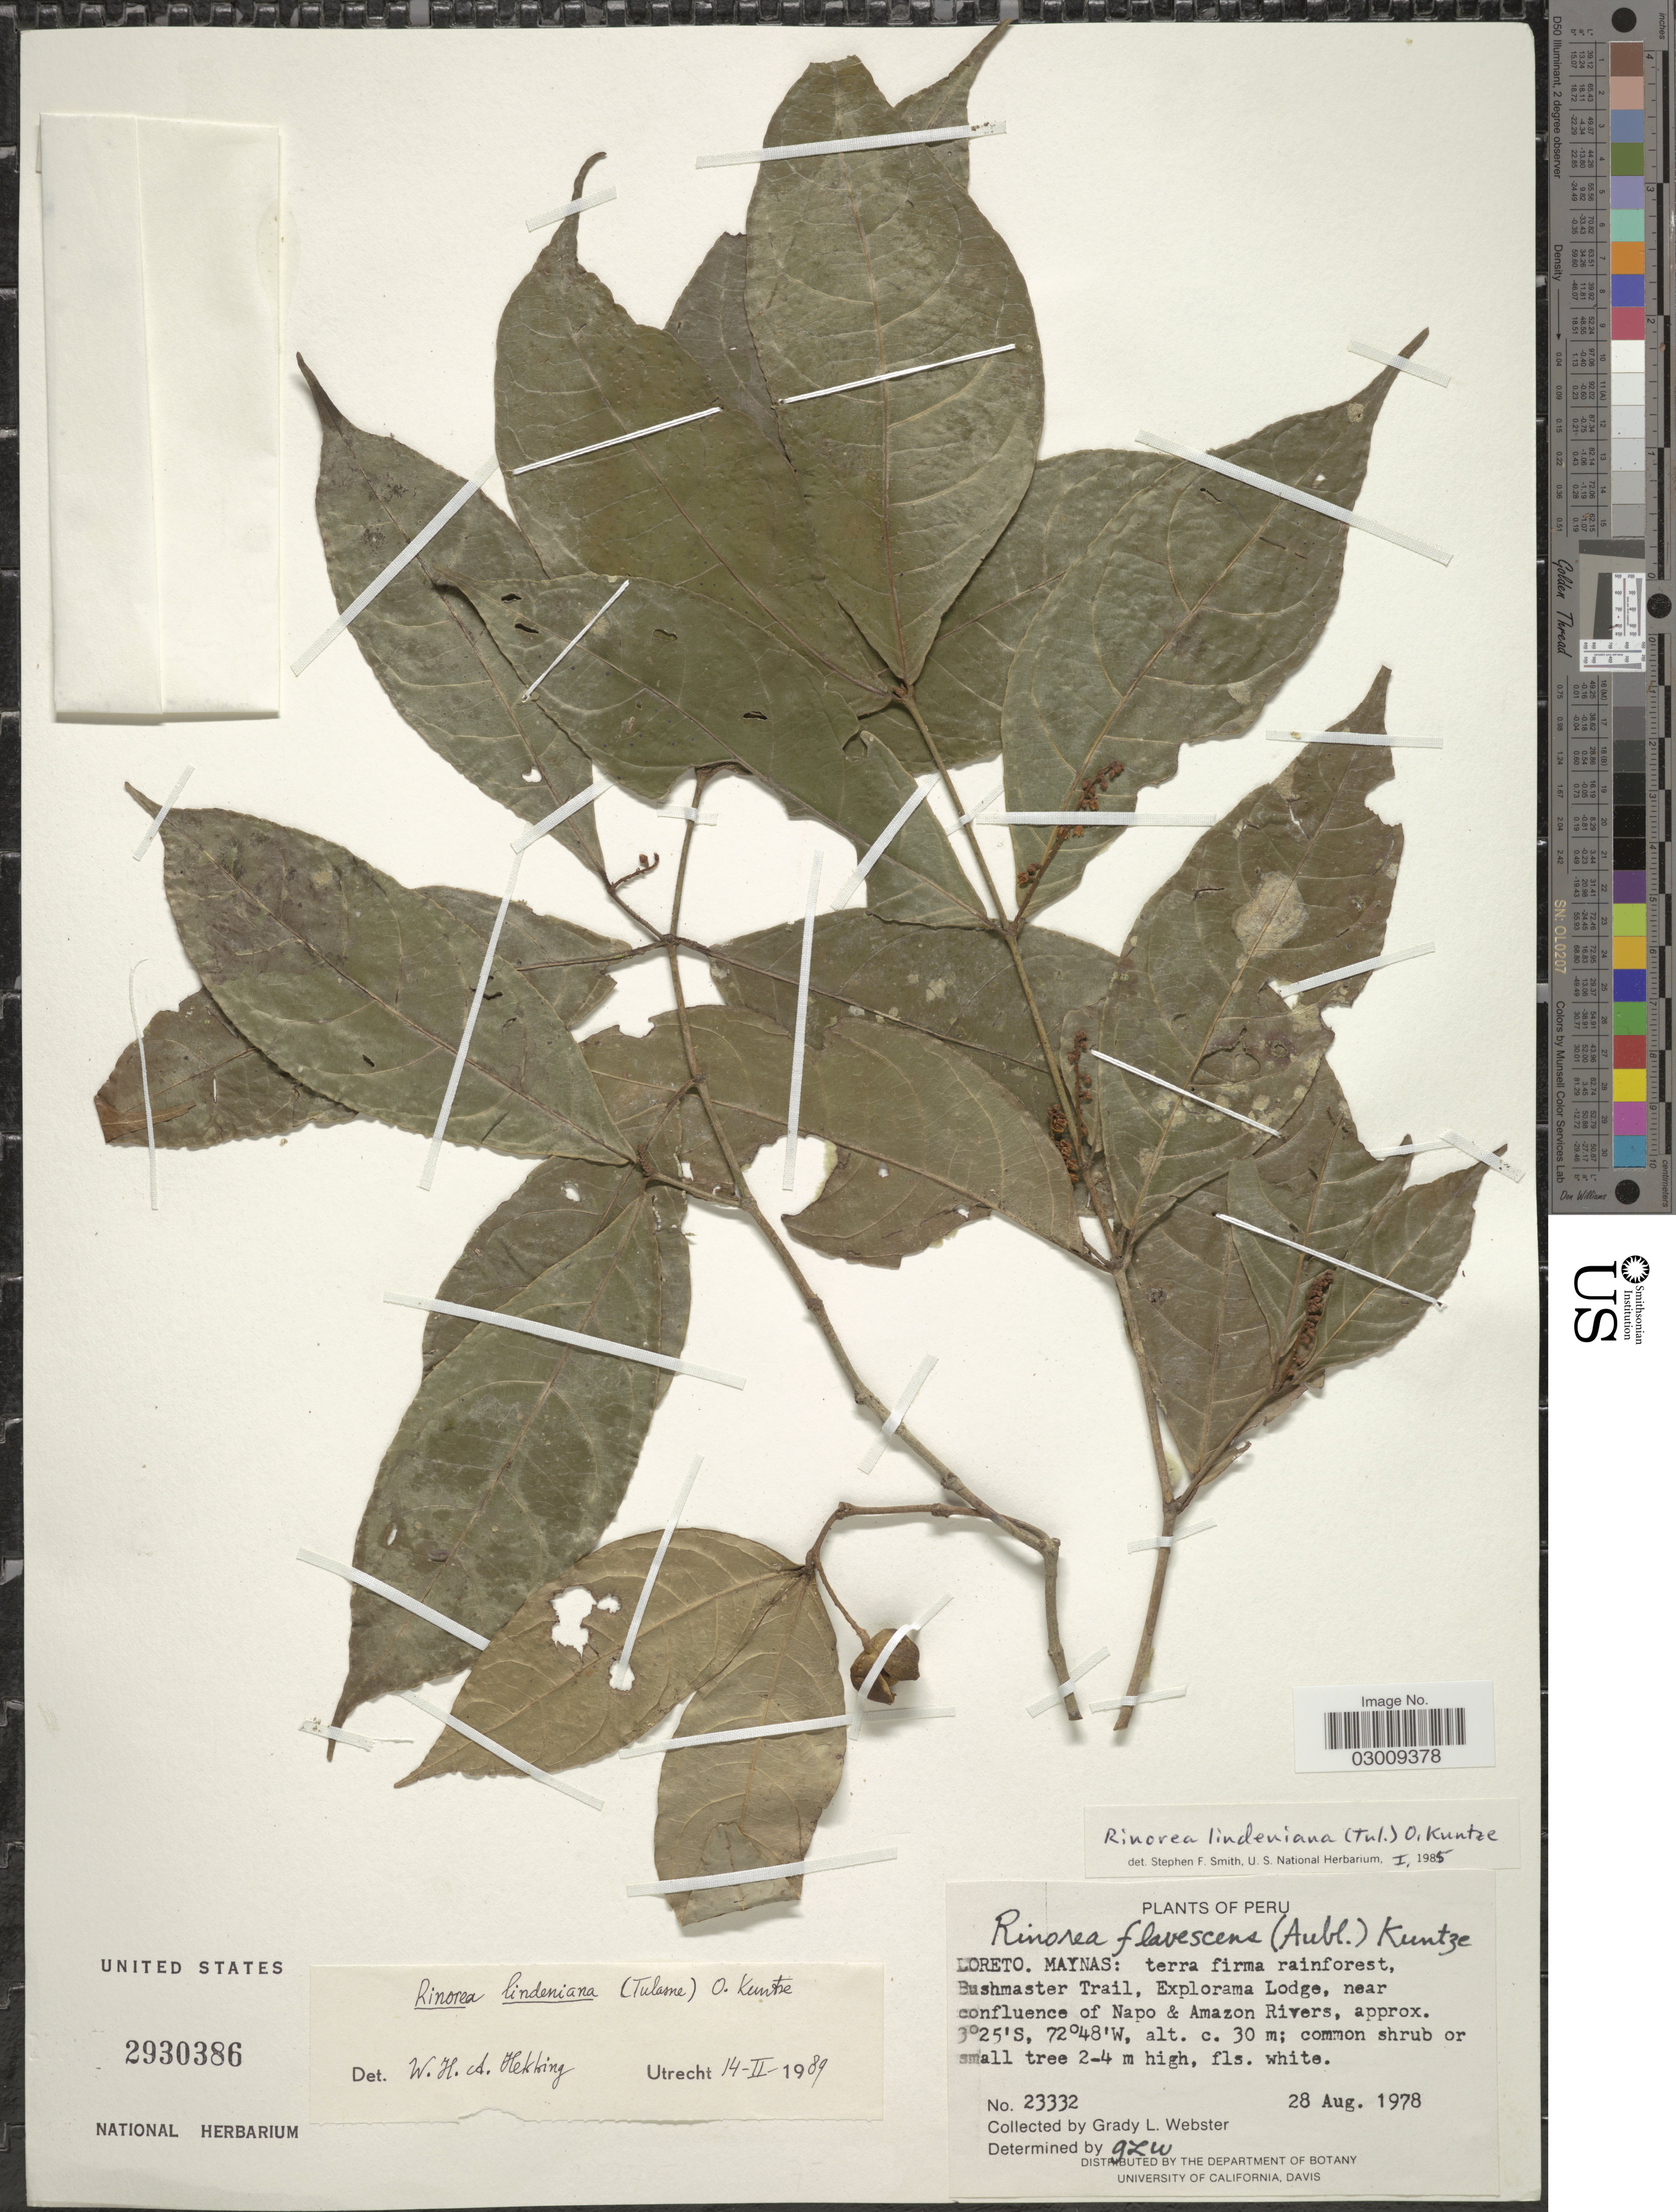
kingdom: Plantae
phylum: Tracheophyta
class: Magnoliopsida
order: Malpighiales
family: Violaceae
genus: Rinorea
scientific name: Rinorea lindeniana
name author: (Tul.) Kuntze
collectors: G. L. Webster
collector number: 23332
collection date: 1978-08-28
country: Peru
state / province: Loreto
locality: Maynas: terra firme rainforest, Bushmaster Trail, Explorama Lodge, near confluence of Napo & Amazon Rivers.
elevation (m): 30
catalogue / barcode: US 2930386